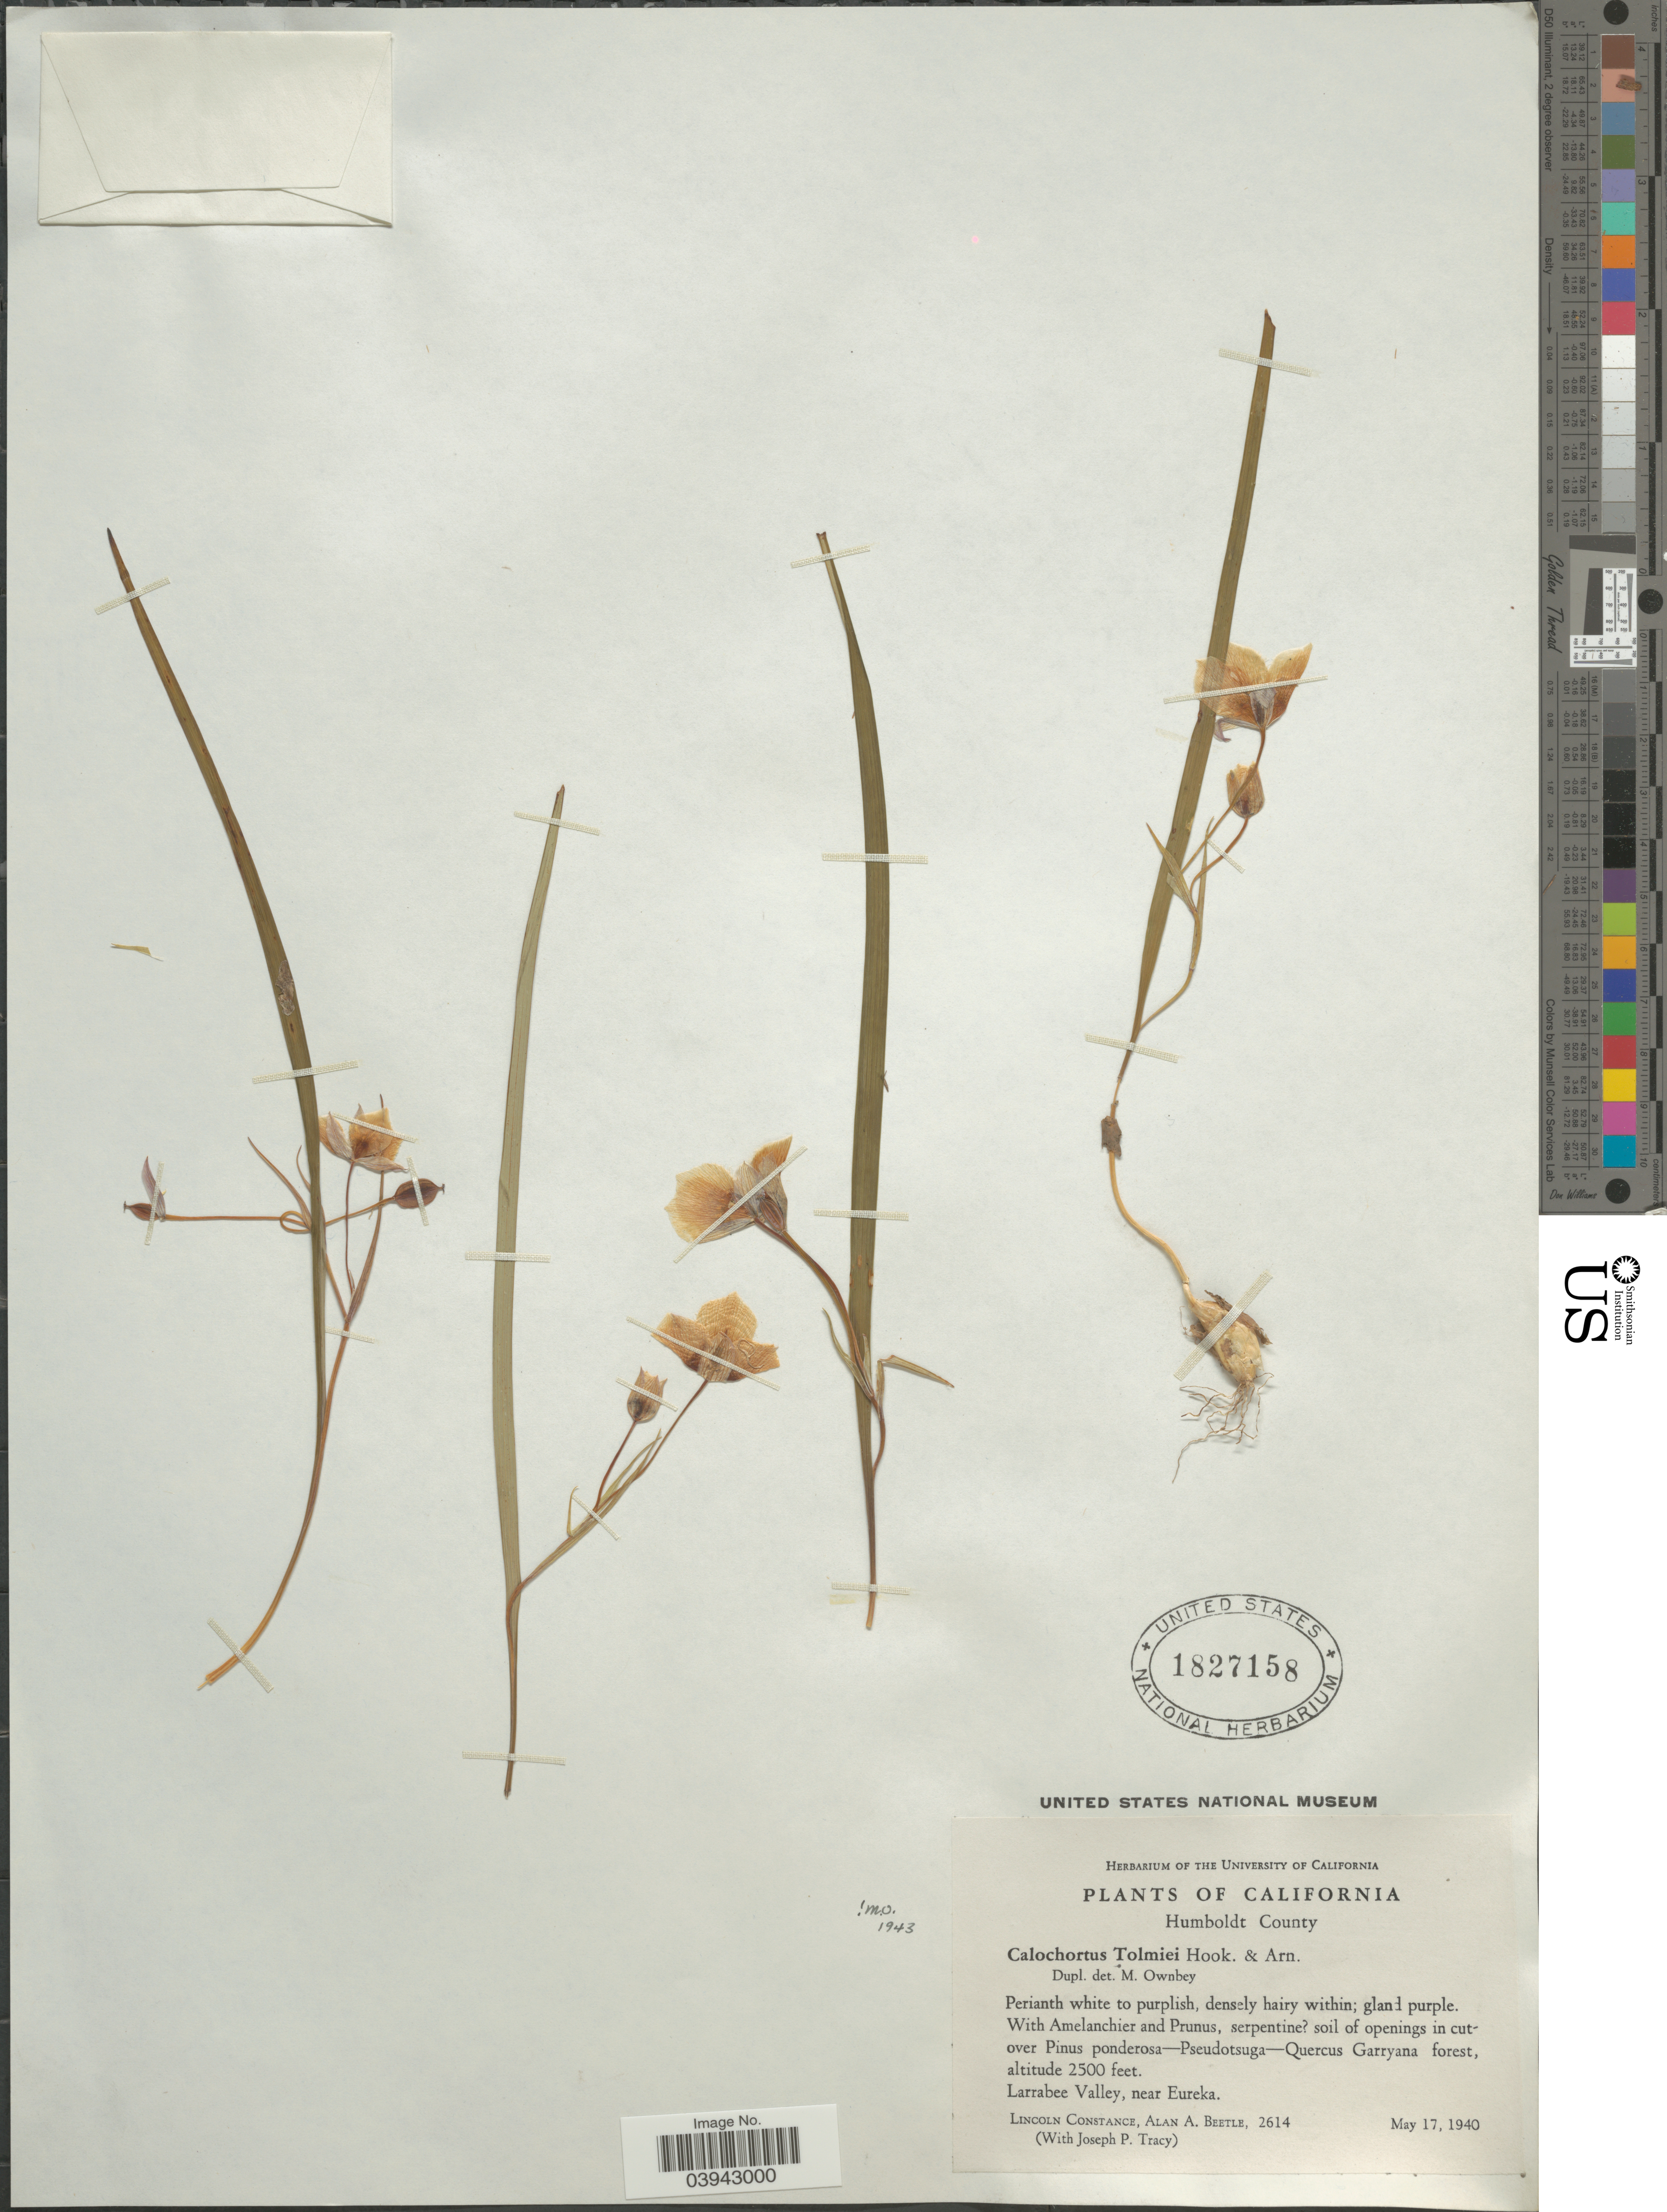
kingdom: Plantae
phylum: Tracheophyta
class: Liliopsida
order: Liliales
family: Liliaceae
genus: Calochortus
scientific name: Calochortus tolmiei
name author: Hook. & Arn.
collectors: L. Constance, A. A. Beetle & J. Tracy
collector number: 2614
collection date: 1940-05-17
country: United States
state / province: California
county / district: Humboldt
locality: Humboldt County. Larrabee Valley, near Eureka.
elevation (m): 762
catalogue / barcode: US 1827158